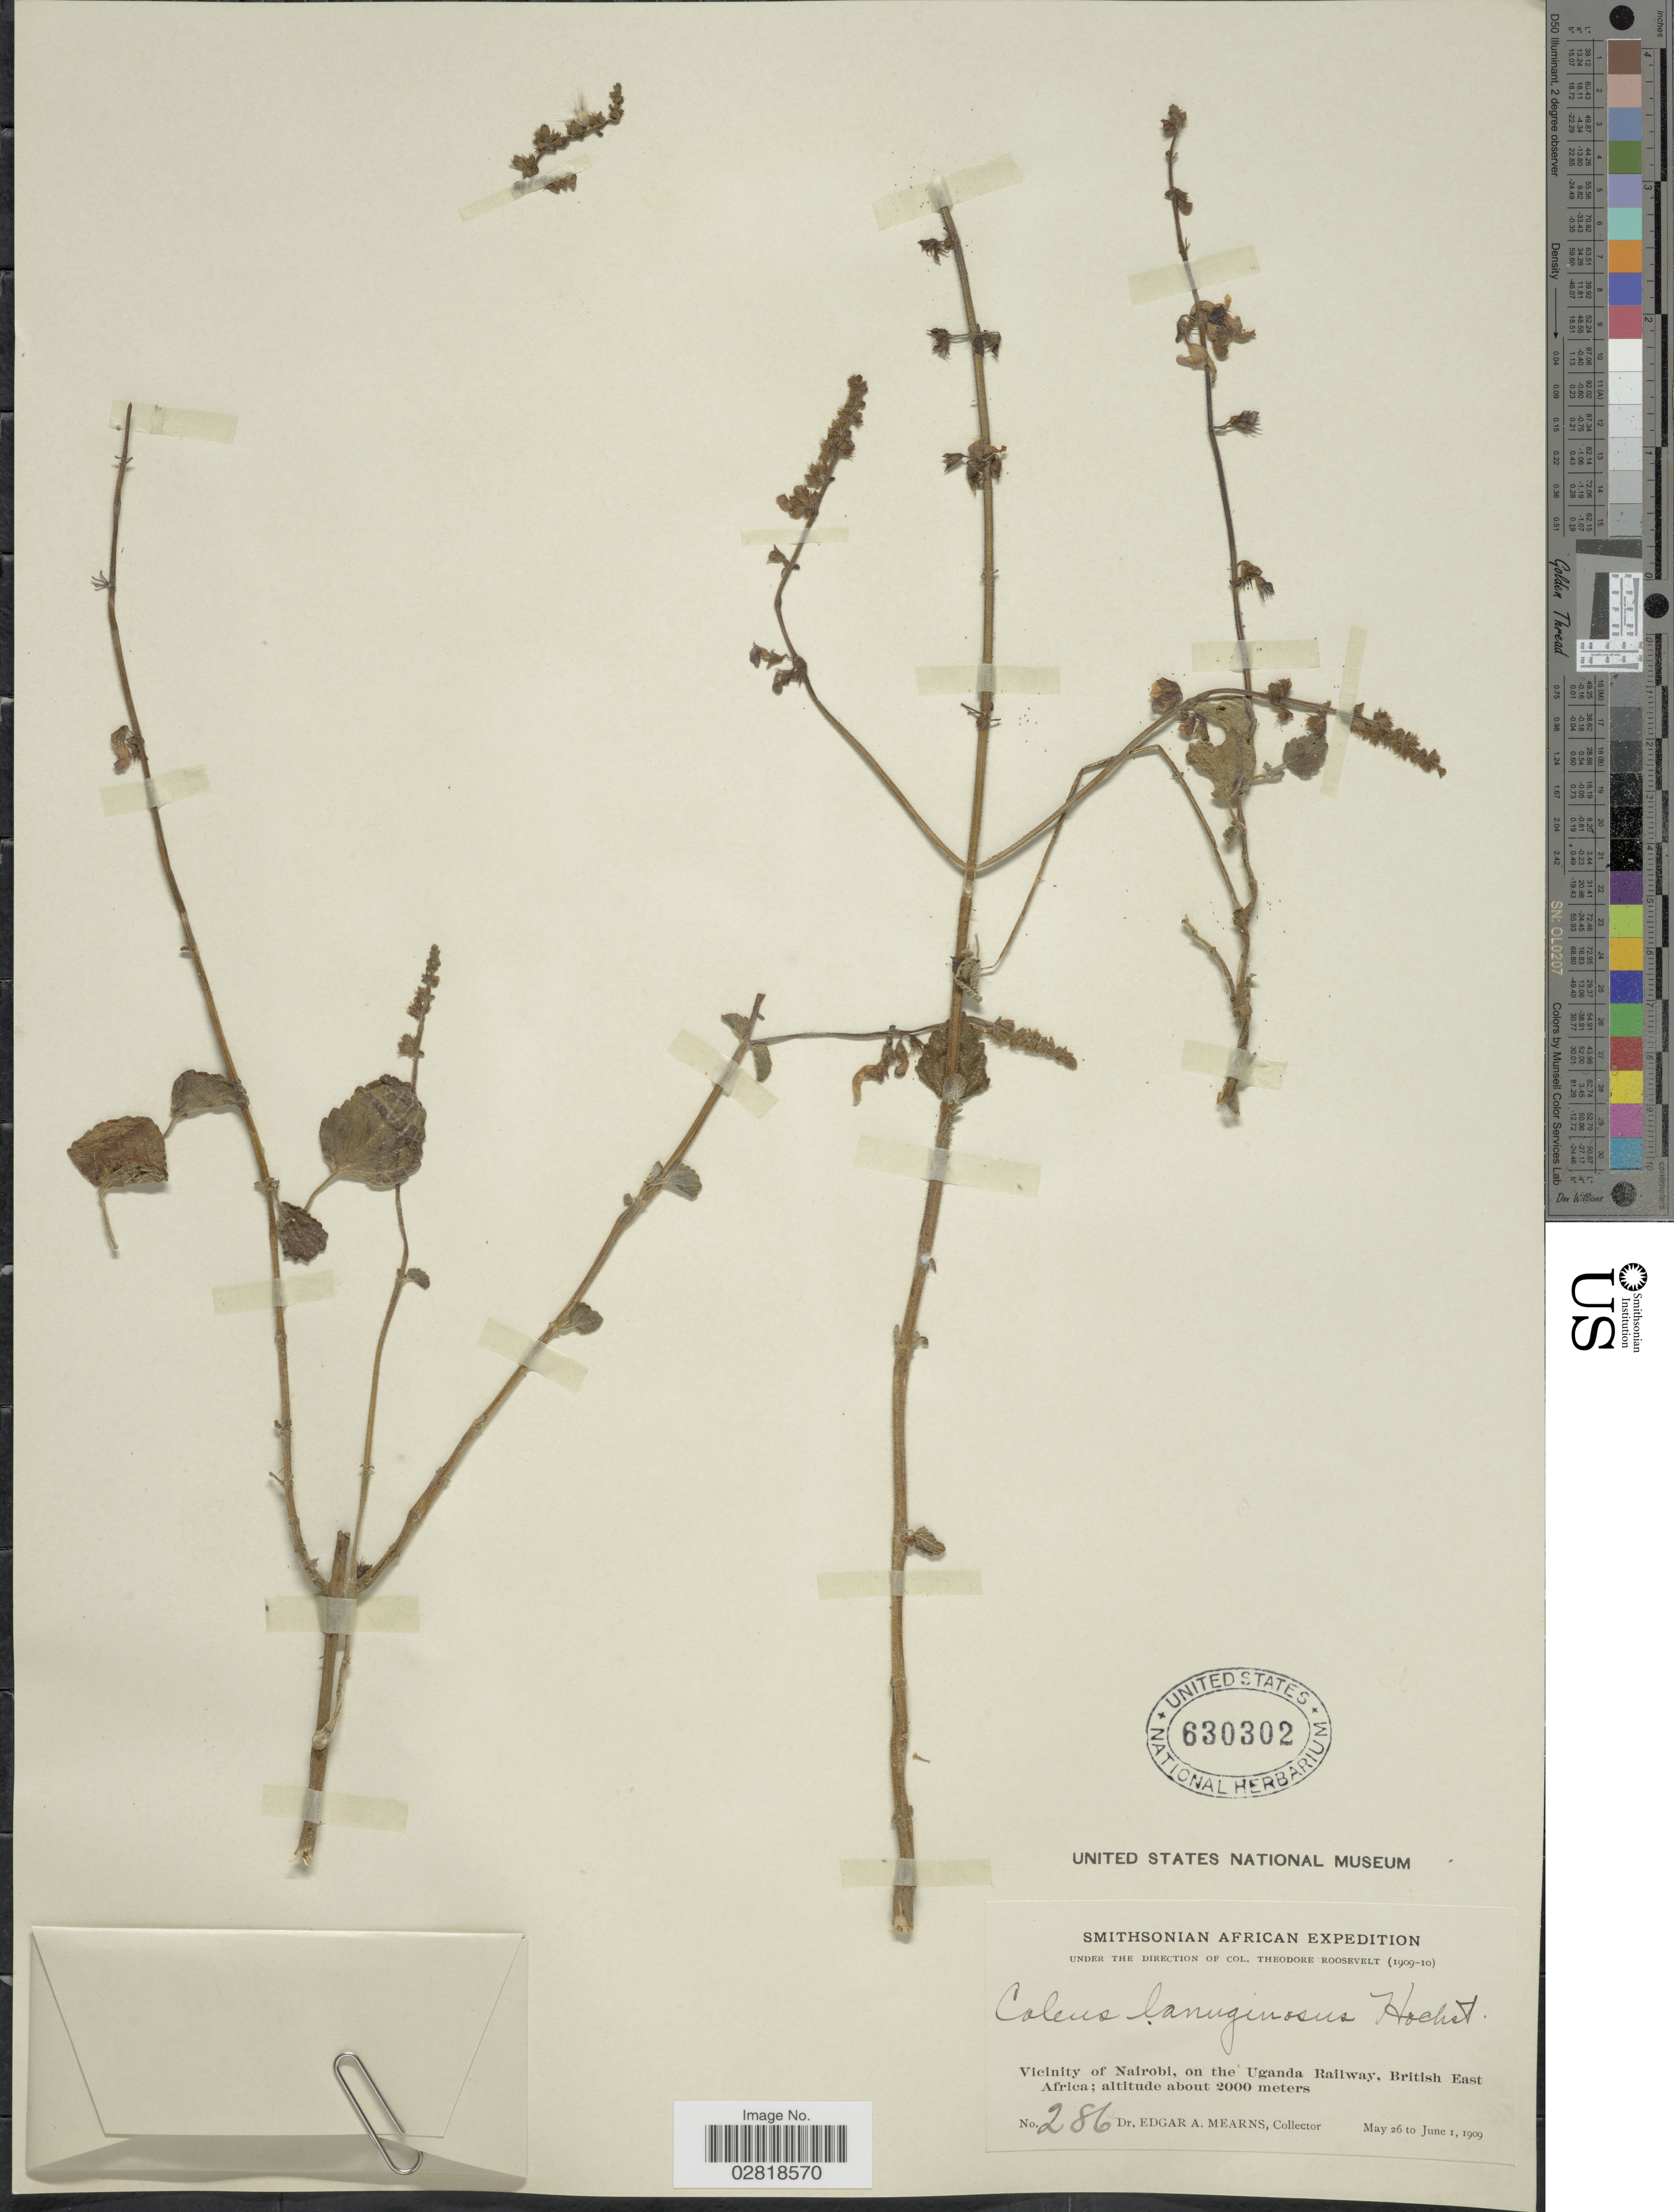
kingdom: Plantae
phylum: Tracheophyta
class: Magnoliopsida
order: Lamiales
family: Lamiaceae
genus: Plectranthus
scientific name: Plectranthus lanuginosus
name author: (Hochst. ex Benth.) Agnew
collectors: E. A. Mearns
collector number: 286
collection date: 1909-05-26/1909-06-01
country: Kenya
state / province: Nairobi Area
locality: Vicinity of Nairobi, on the Uganda Railway, British East Africa.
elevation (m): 2000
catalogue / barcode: US 630302